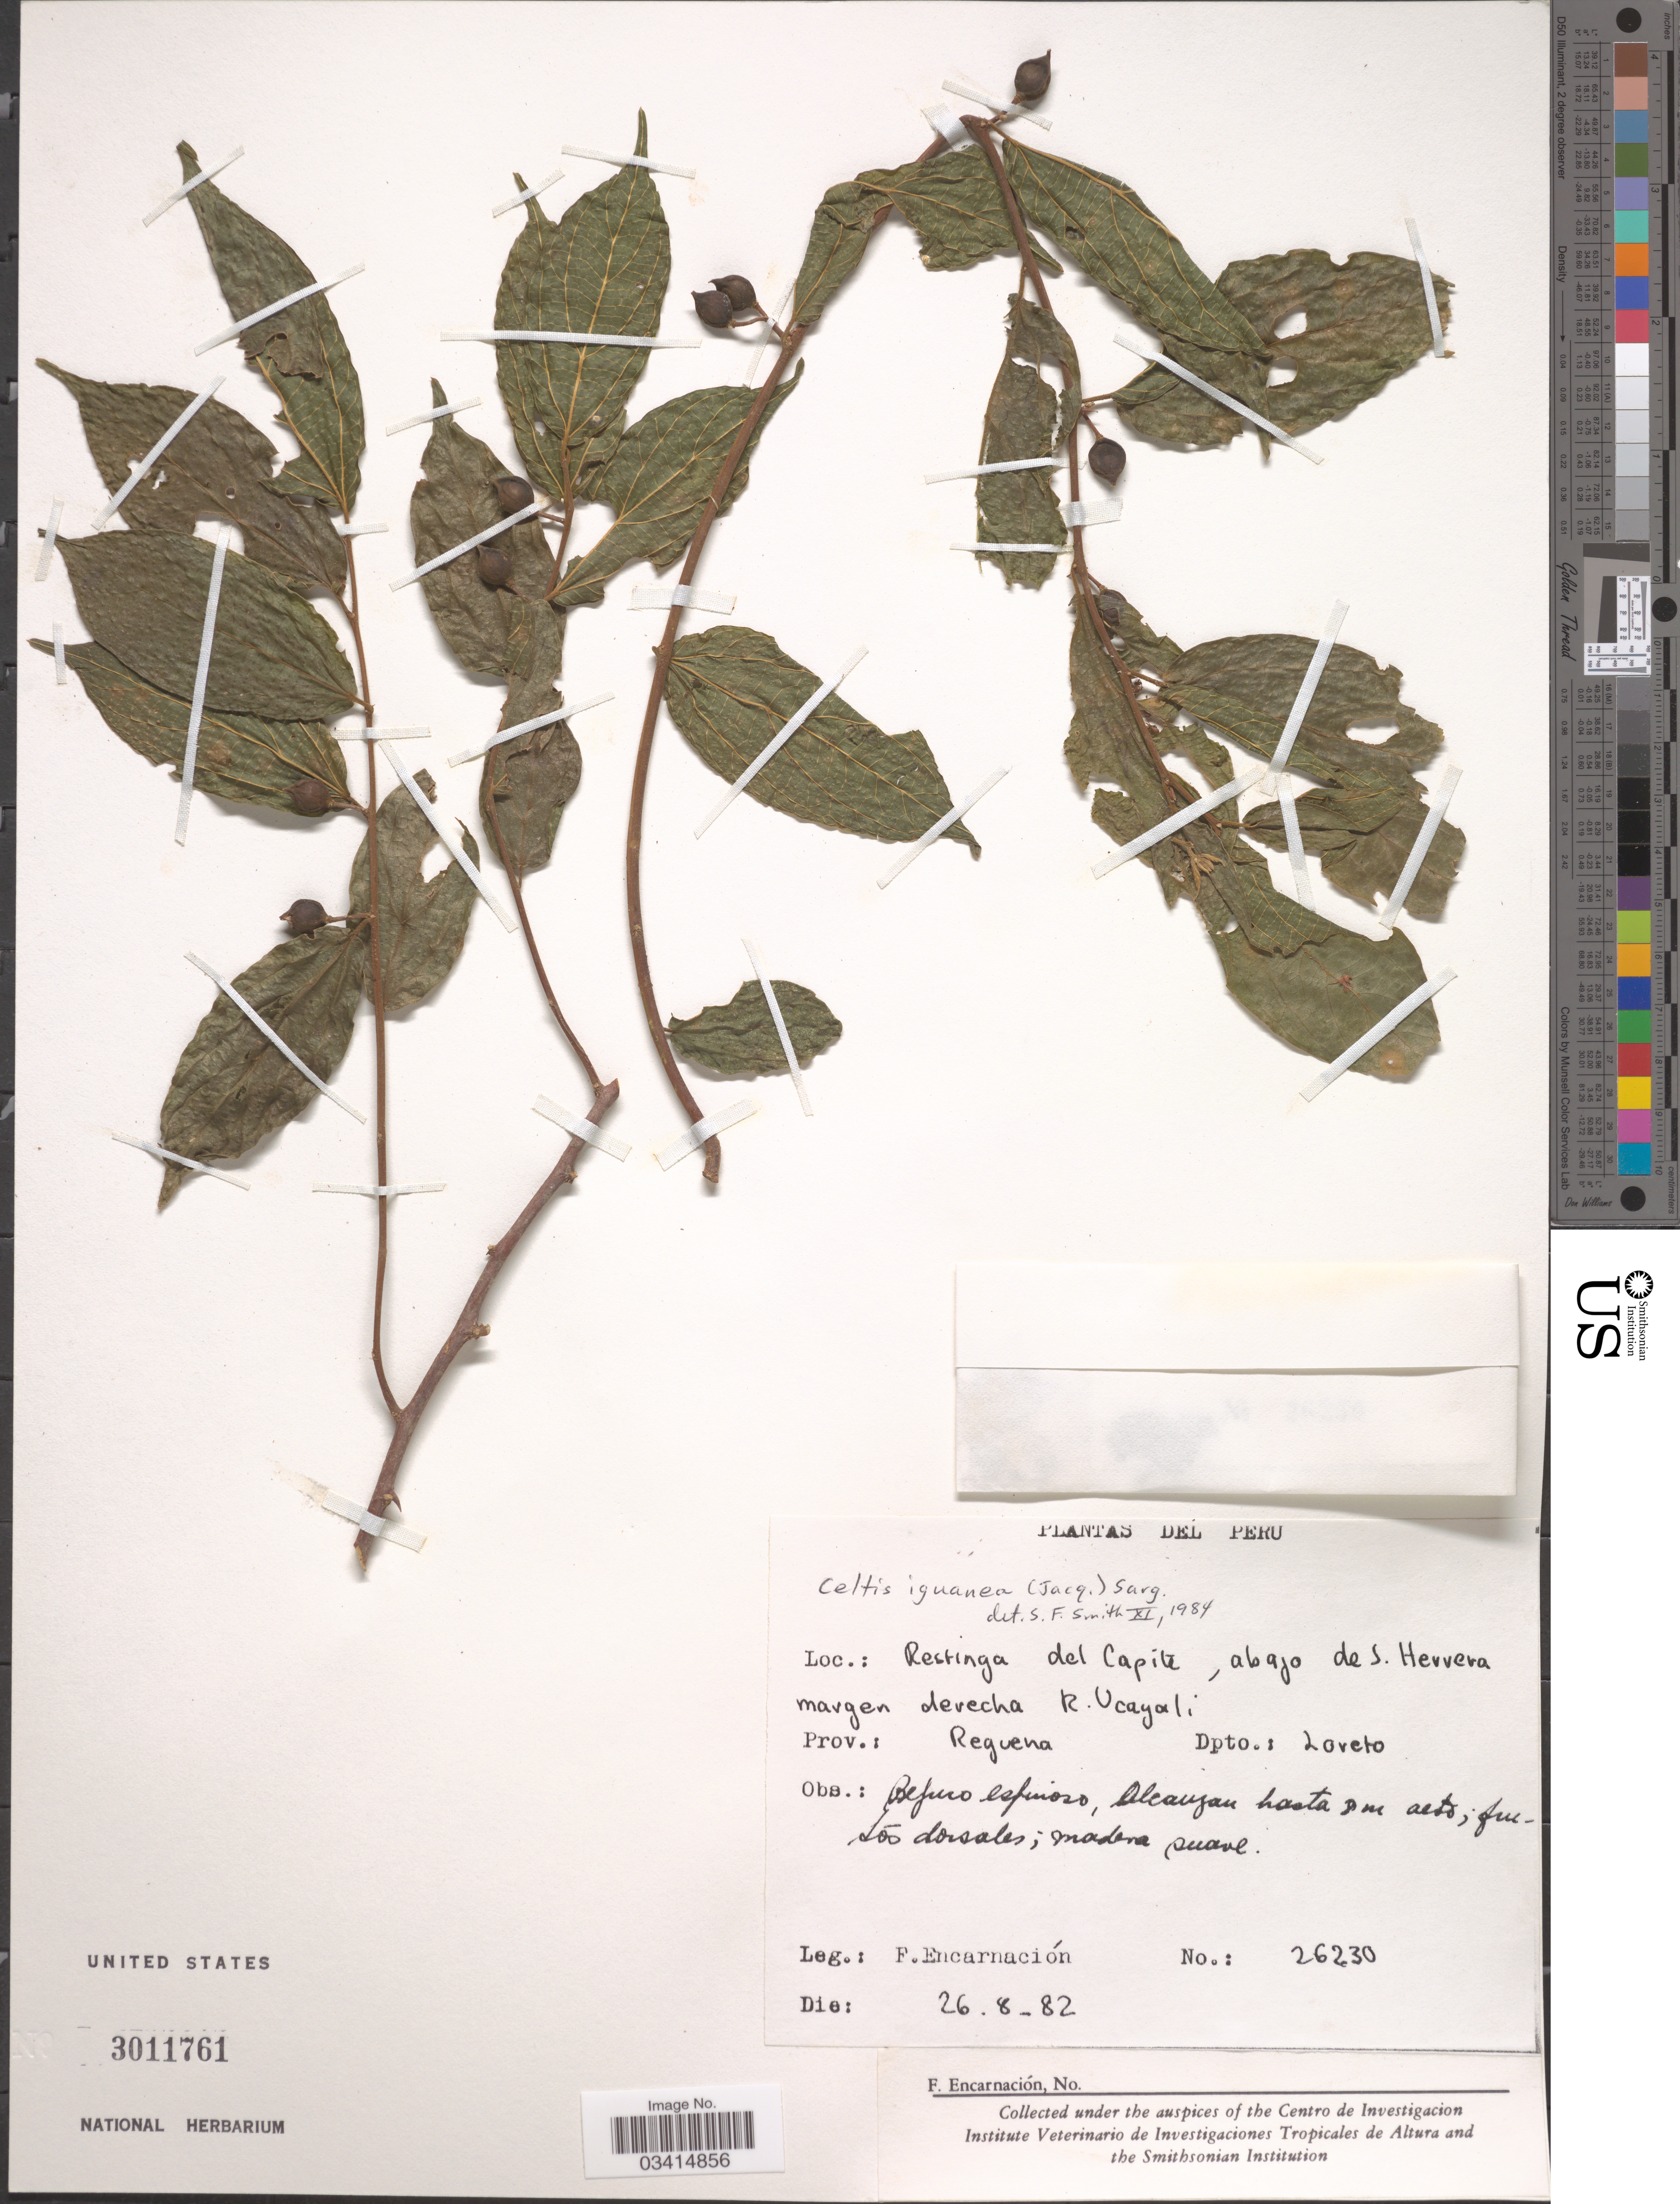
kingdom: Plantae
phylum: Tracheophyta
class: Magnoliopsida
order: Rosales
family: Cannabaceae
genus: Celtis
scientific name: Celtis iguanaea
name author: (Jacq.) Sarg.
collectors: F. Encarnación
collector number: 26230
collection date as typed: Transcribed d/m/y: 26/8/82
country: Peru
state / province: Loreto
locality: Restinga del Capite, abajo de S. Herrera margen derecha R. Ucayali. Prov.: Requena. Dpto.: Loreto.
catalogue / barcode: US 3011761